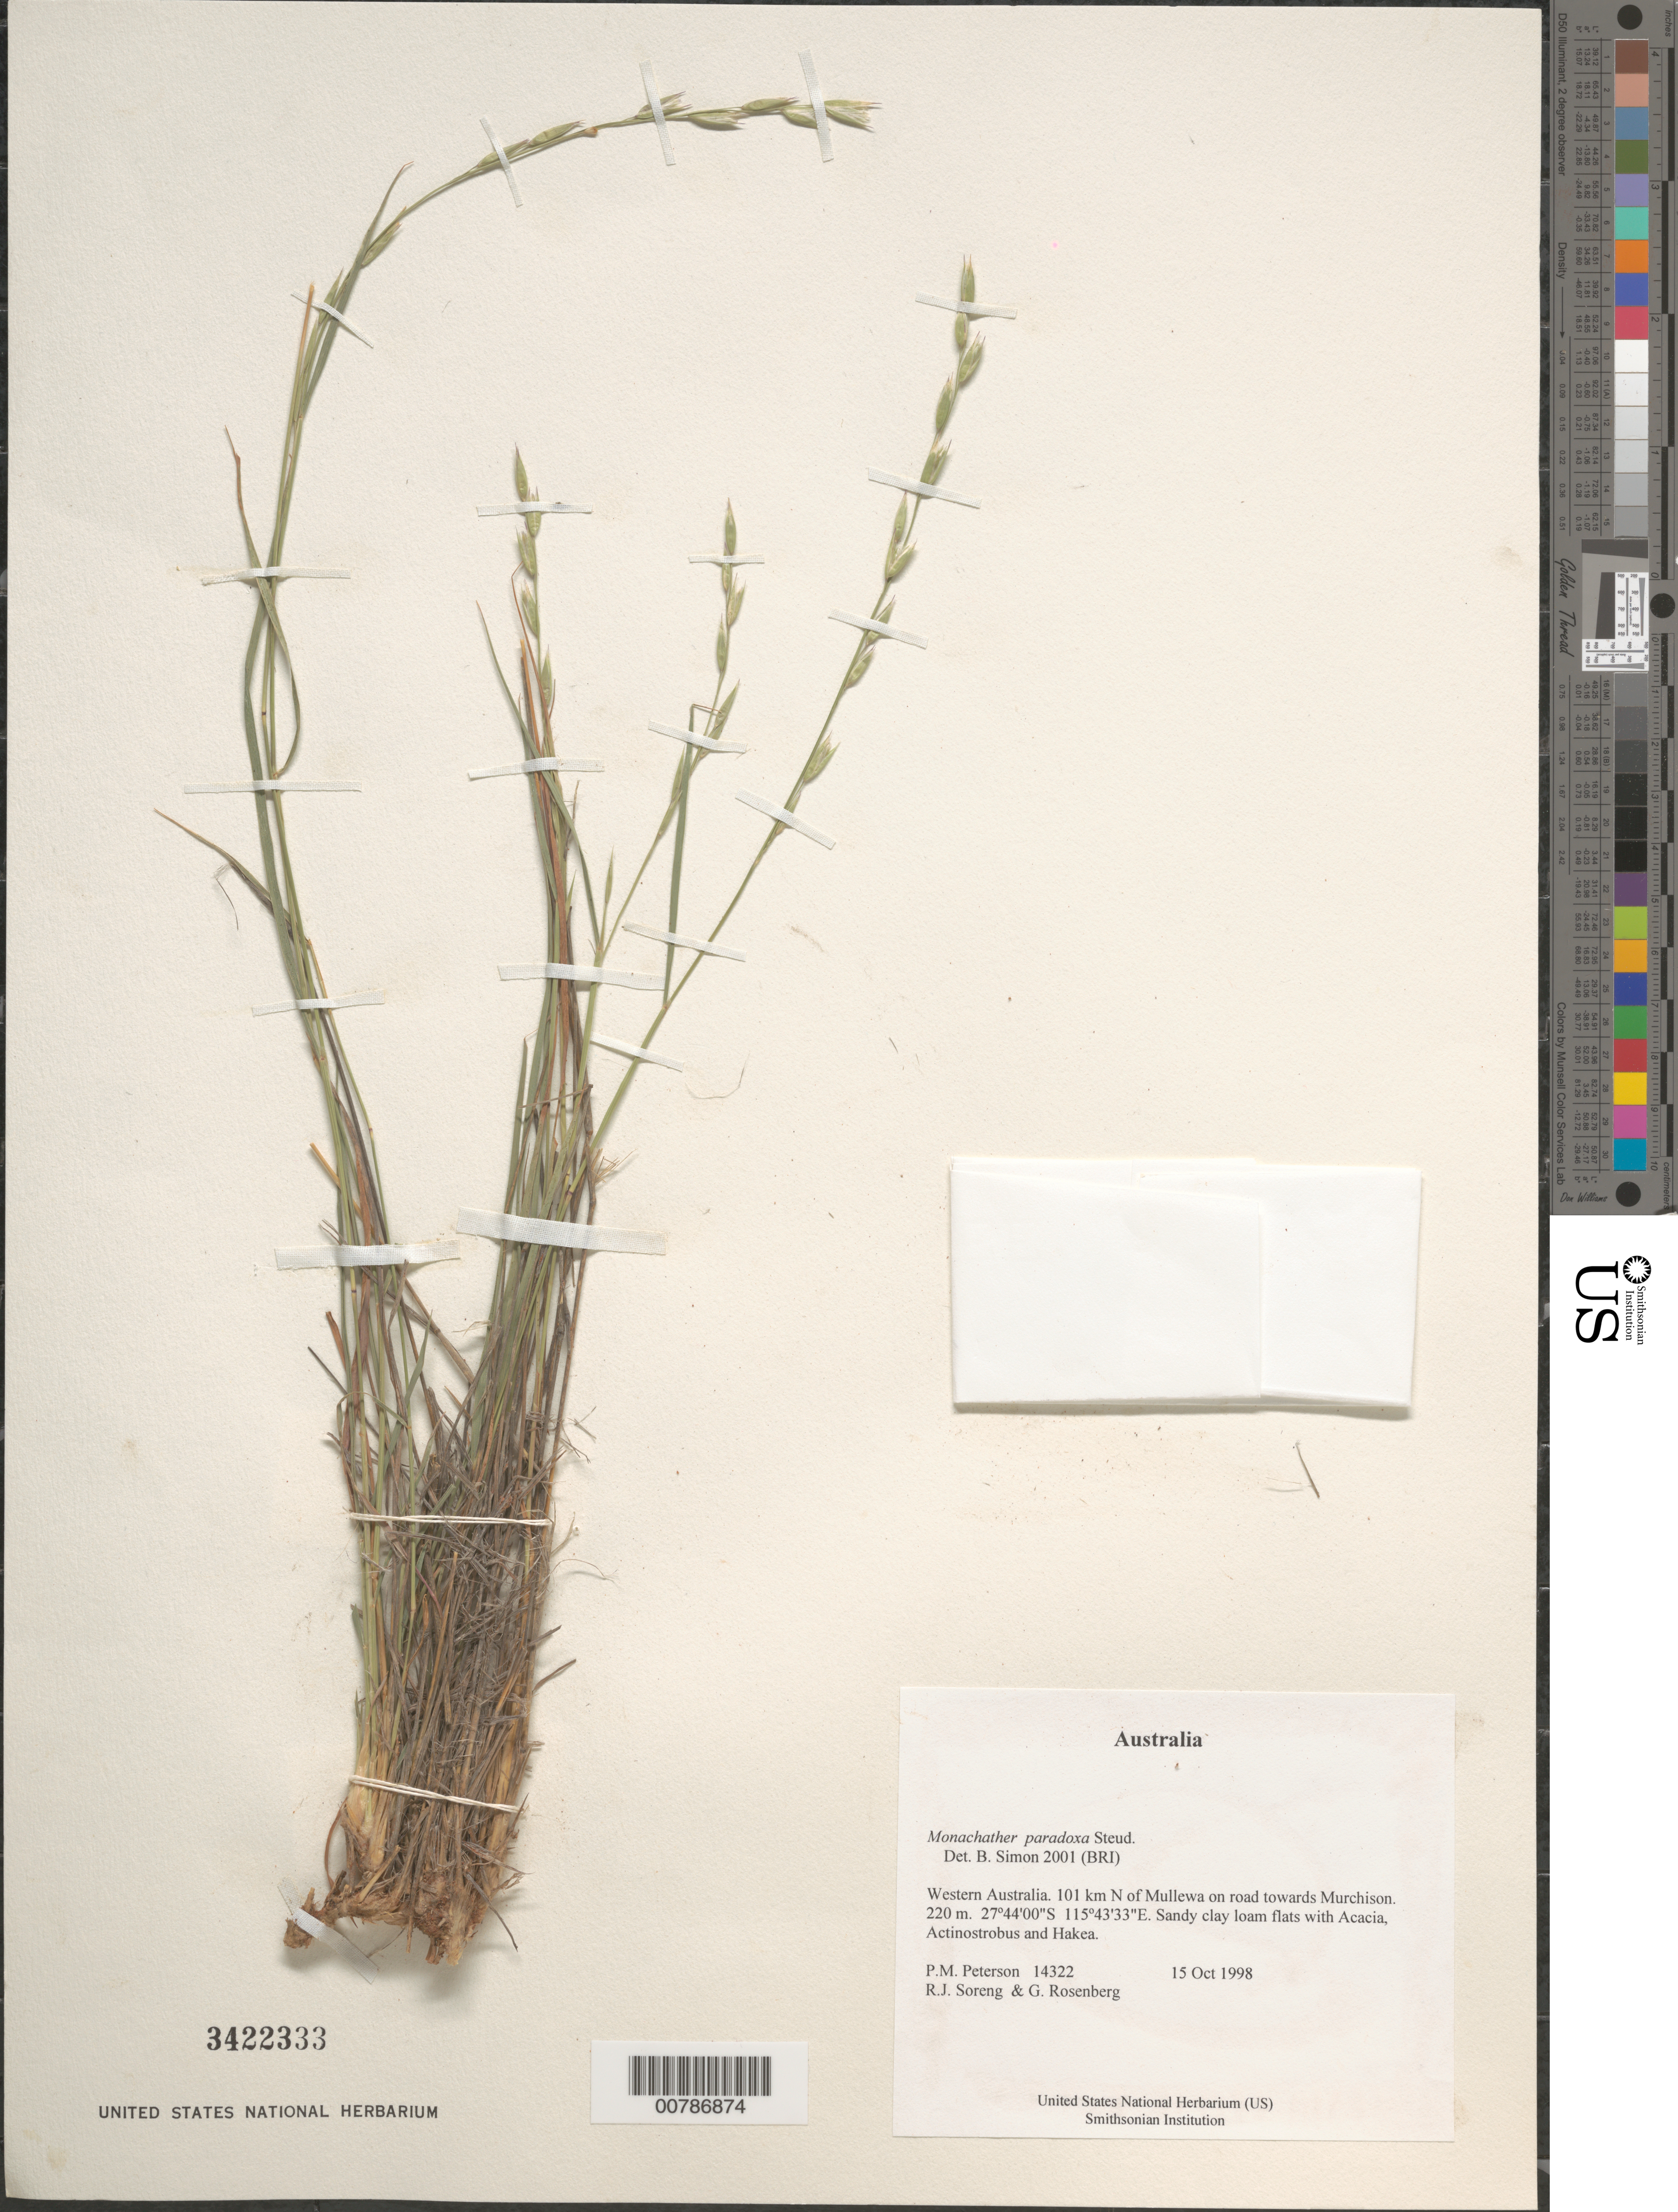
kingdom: Plantae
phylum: Tracheophyta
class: Liliopsida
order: Poales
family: Poaceae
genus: Monachather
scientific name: Monachather paradoxa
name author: Steud.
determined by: Simon, B.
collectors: P. M. Peterson, R. J. Soreng & G. Rosenberg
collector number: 14322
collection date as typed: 15 Oct 1998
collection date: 1998-10-15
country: Australia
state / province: Western Australia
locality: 101 km N of Mullewa on road towards Murchison.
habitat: Sandy clay loam flats with Acacia, Actinostrobus and Hakea.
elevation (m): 220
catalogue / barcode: US 3422333